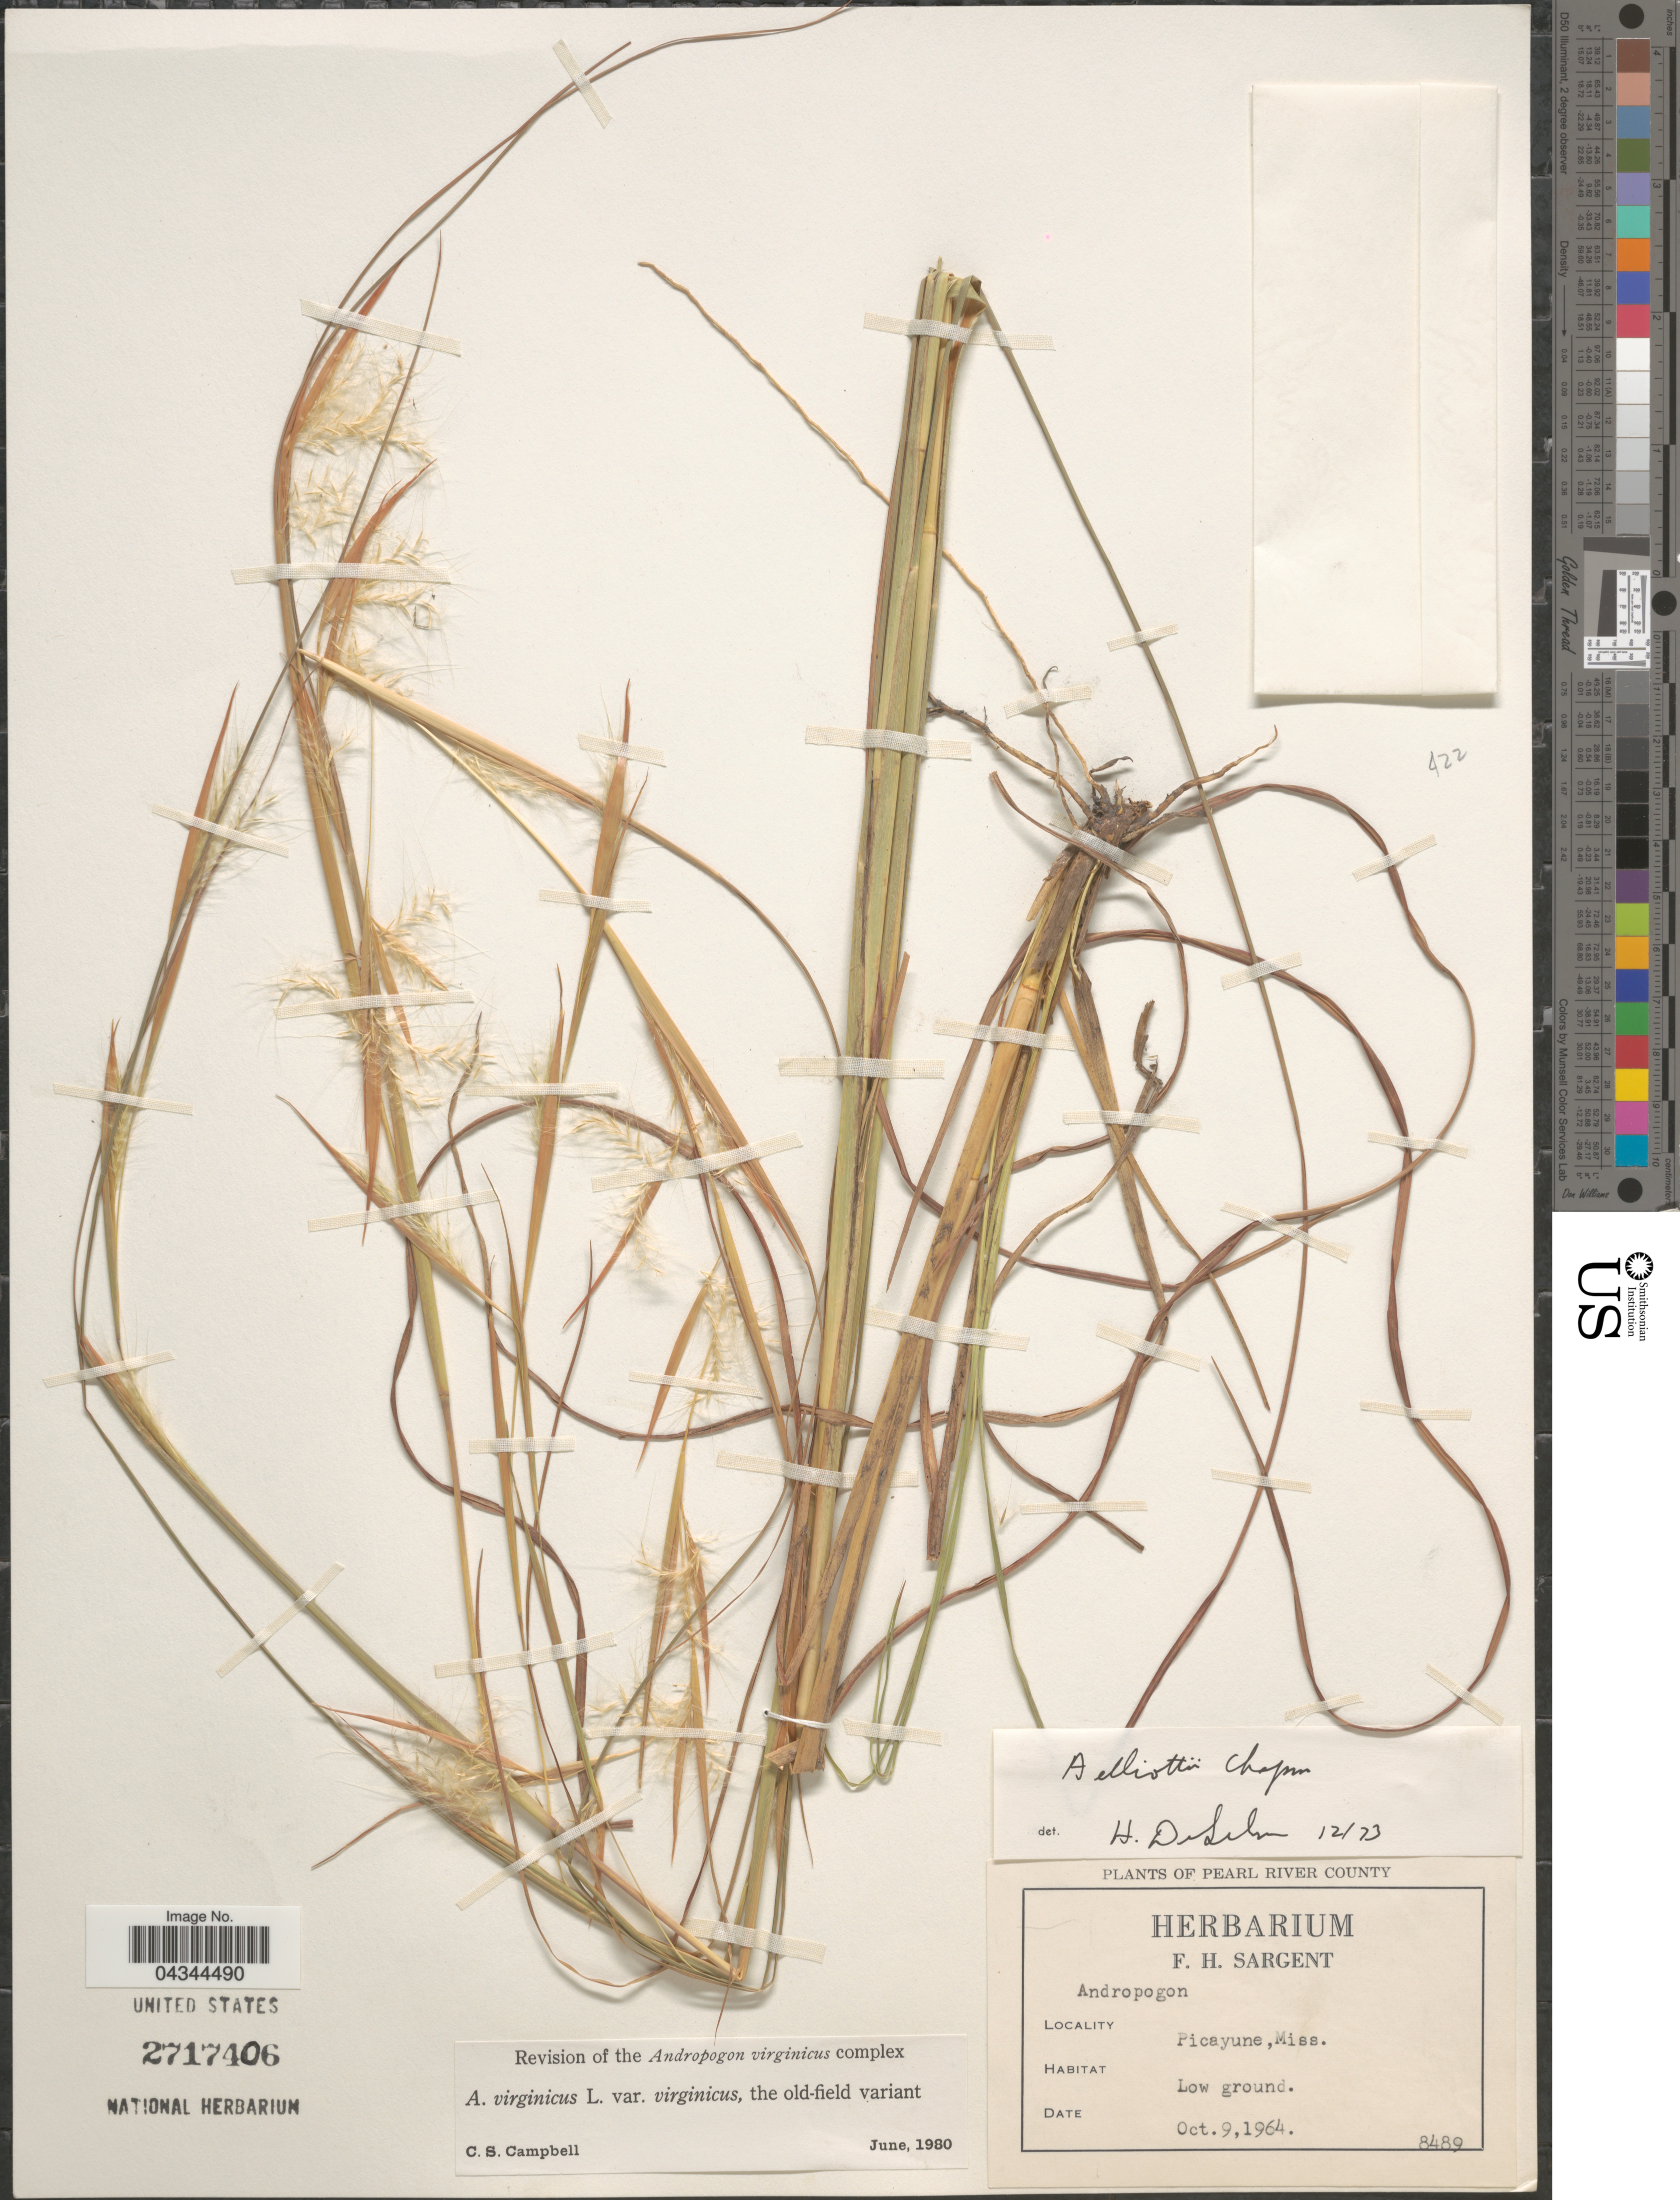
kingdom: Plantae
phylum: Tracheophyta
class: Liliopsida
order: Poales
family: Poaceae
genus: Andropogon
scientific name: Andropogon virginicus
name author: L.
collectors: F. H. Sargent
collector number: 8489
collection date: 1964-10-09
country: United States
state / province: Mississippi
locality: Pearl River County. Picayune.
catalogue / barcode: US 2717406